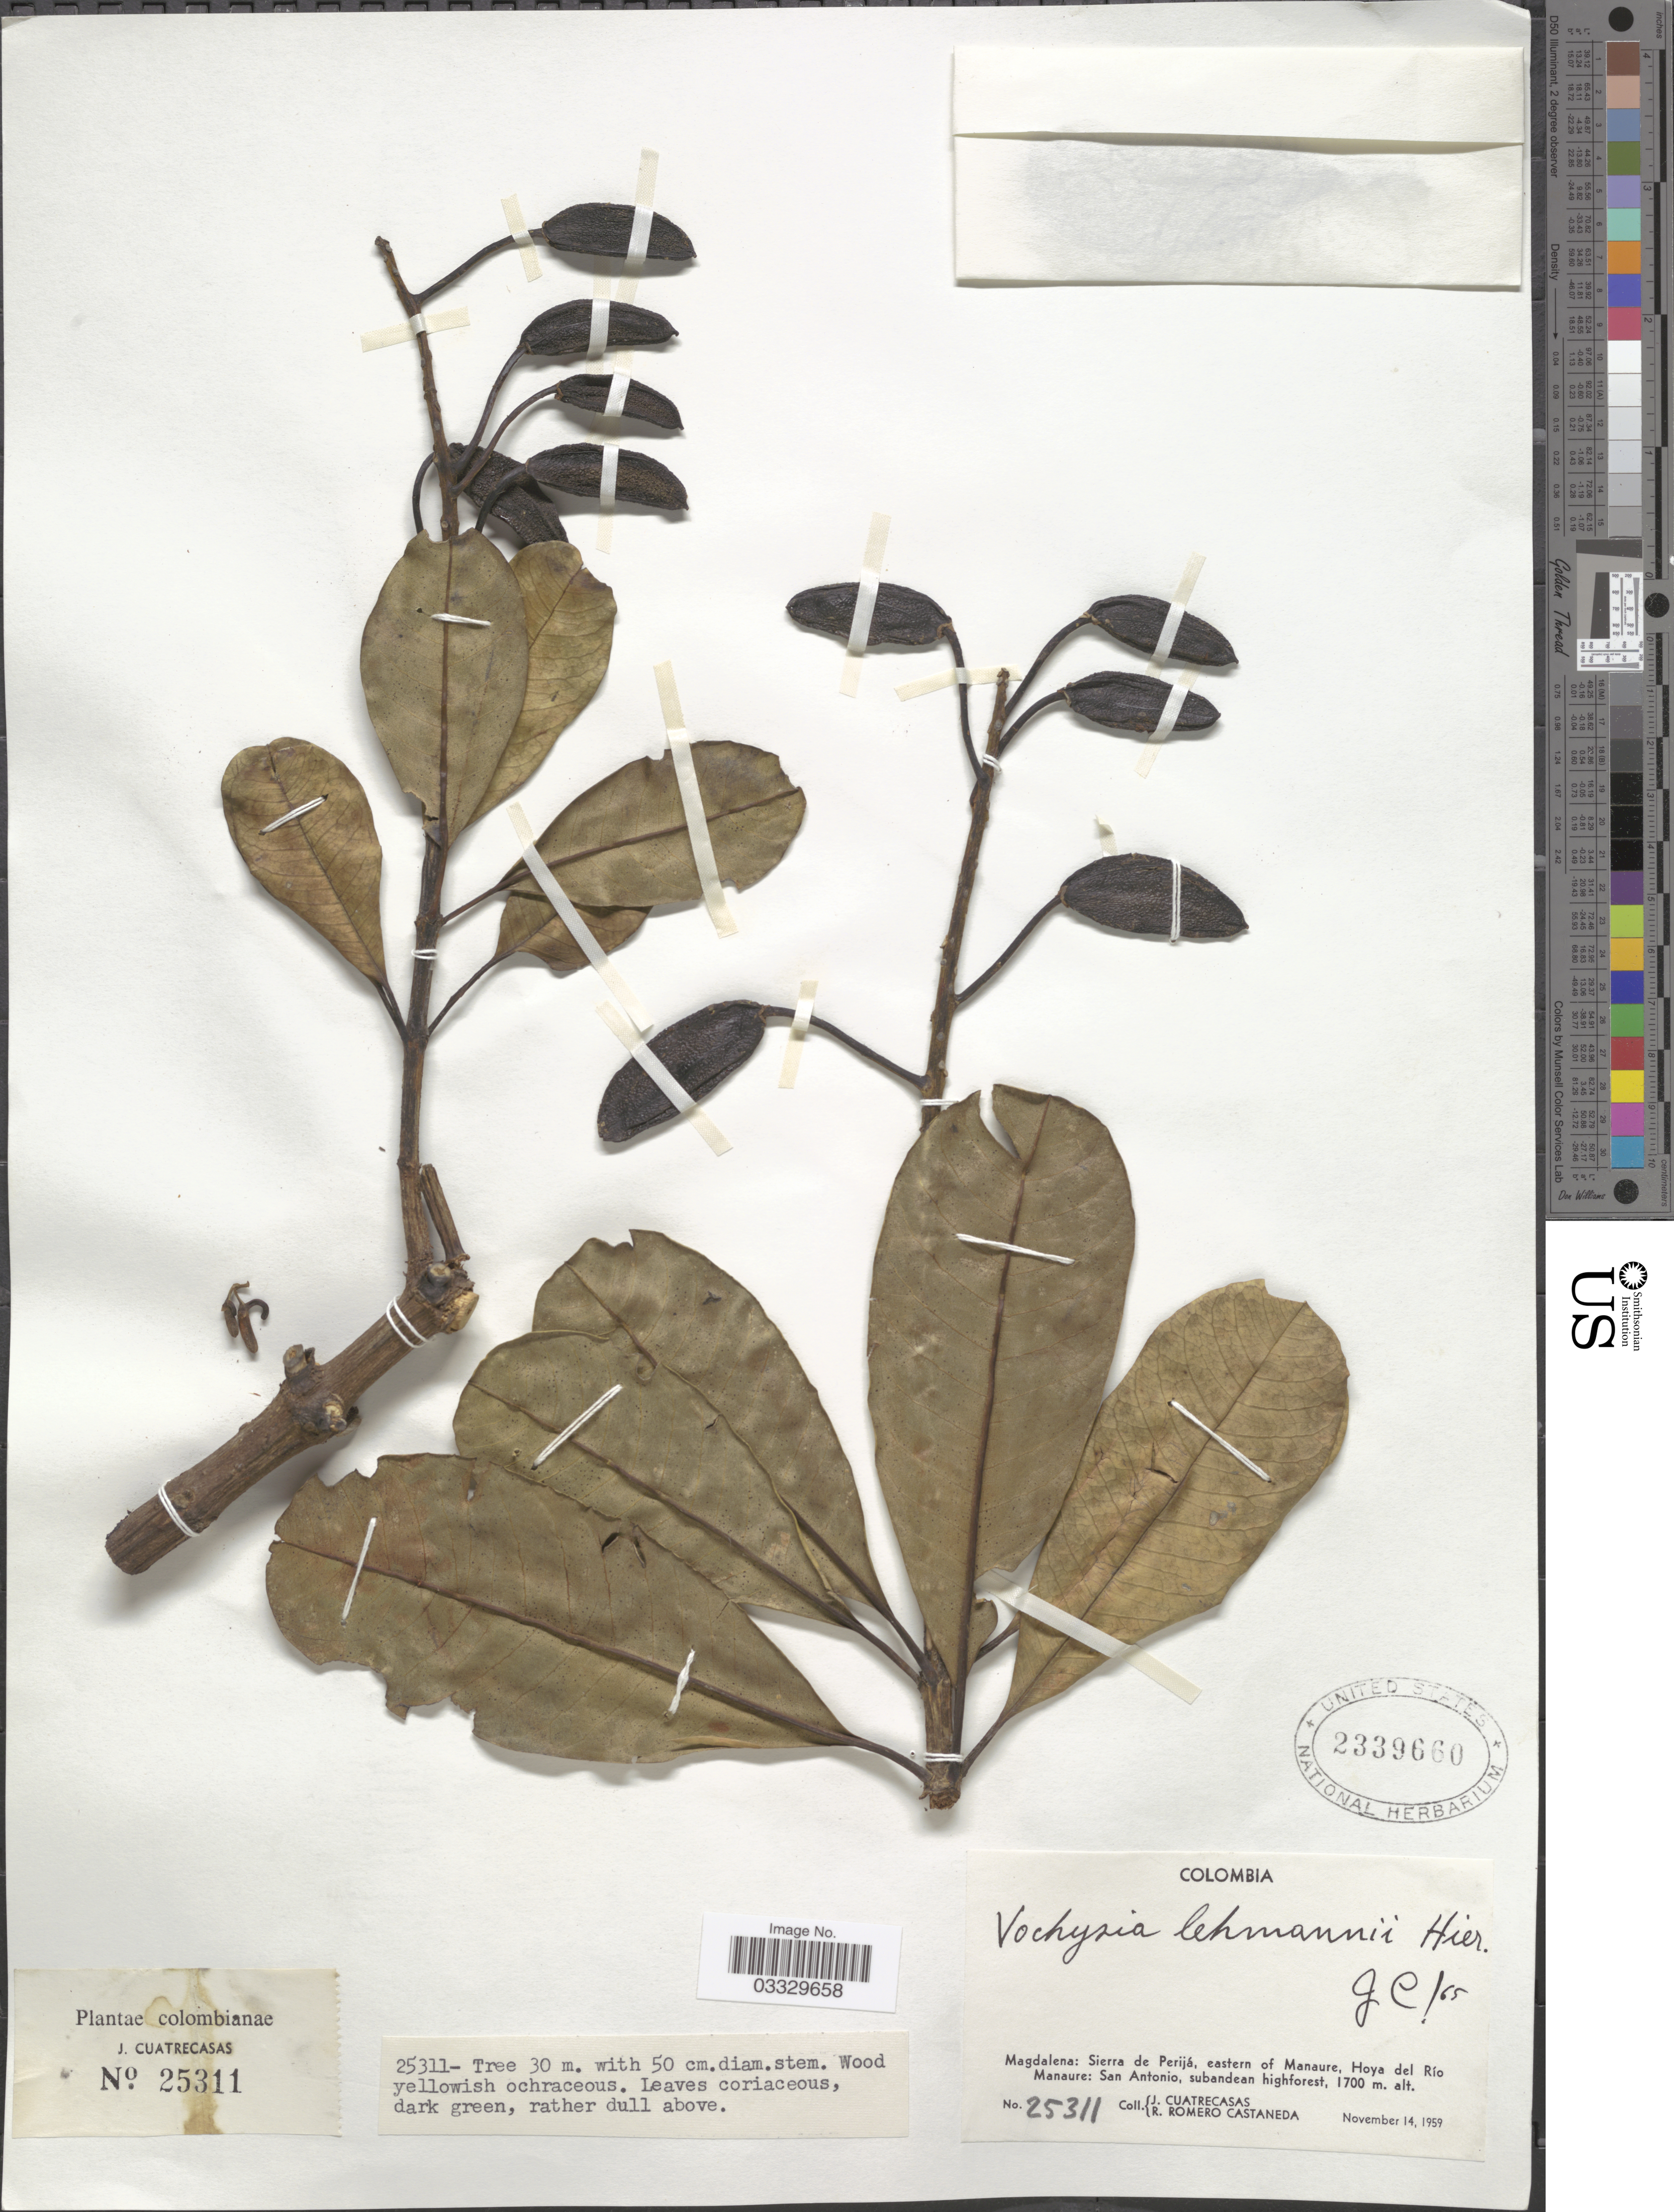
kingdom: Plantae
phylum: Tracheophyta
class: Magnoliopsida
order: Myrtales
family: Vochysiaceae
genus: Vochysia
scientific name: Vochysia lehmannii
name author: Hieron.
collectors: J. Cuatrecasas & R. Romero Castañeda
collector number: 25311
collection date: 1959-11-14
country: Colombia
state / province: Magdalena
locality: Sierra de Perijá, eastern of Manaure, Hoya del Río Manaure: San Antonio.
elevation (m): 1700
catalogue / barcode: US 2339660